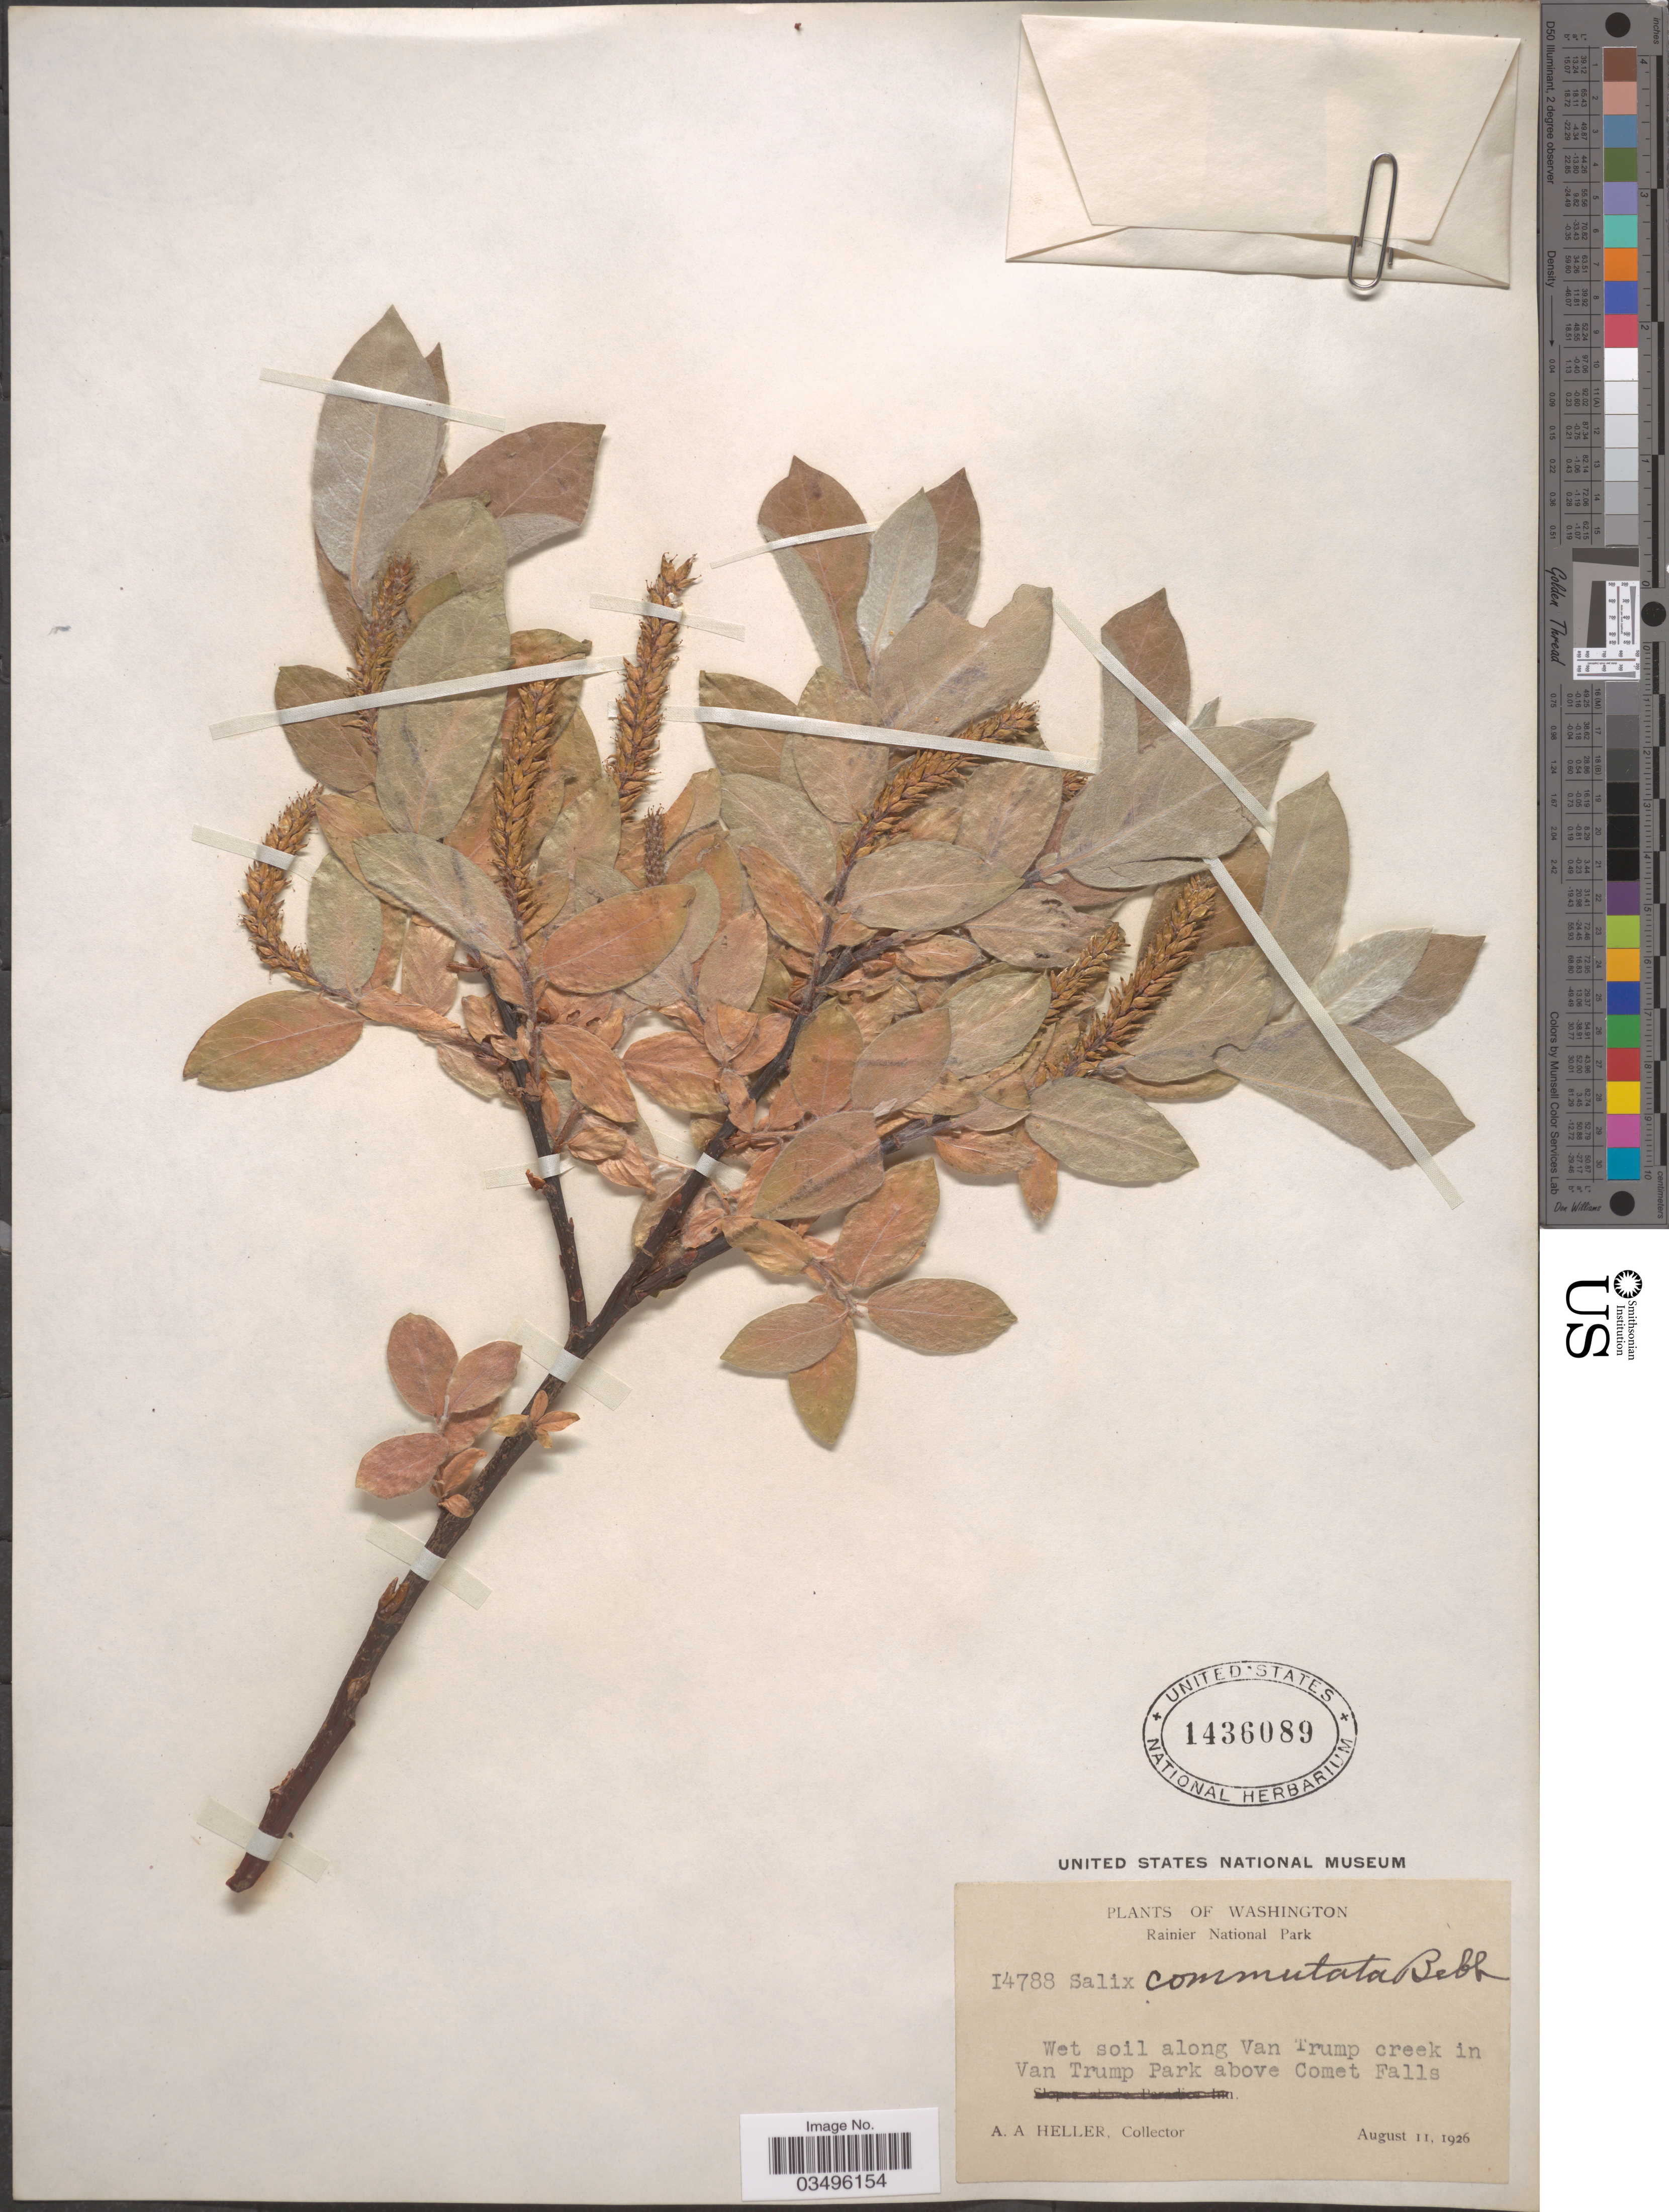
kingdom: Plantae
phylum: Tracheophyta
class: Magnoliopsida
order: Malpighiales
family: Salicaceae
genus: Salix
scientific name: Salix commutata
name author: Bebb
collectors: A. A. Heller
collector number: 14788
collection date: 1926-08-11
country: United States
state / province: Washington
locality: Rainier National Park. Wet soil along Van Trump creek in Van Trump Park above Comet Falls.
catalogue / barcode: US 1436089